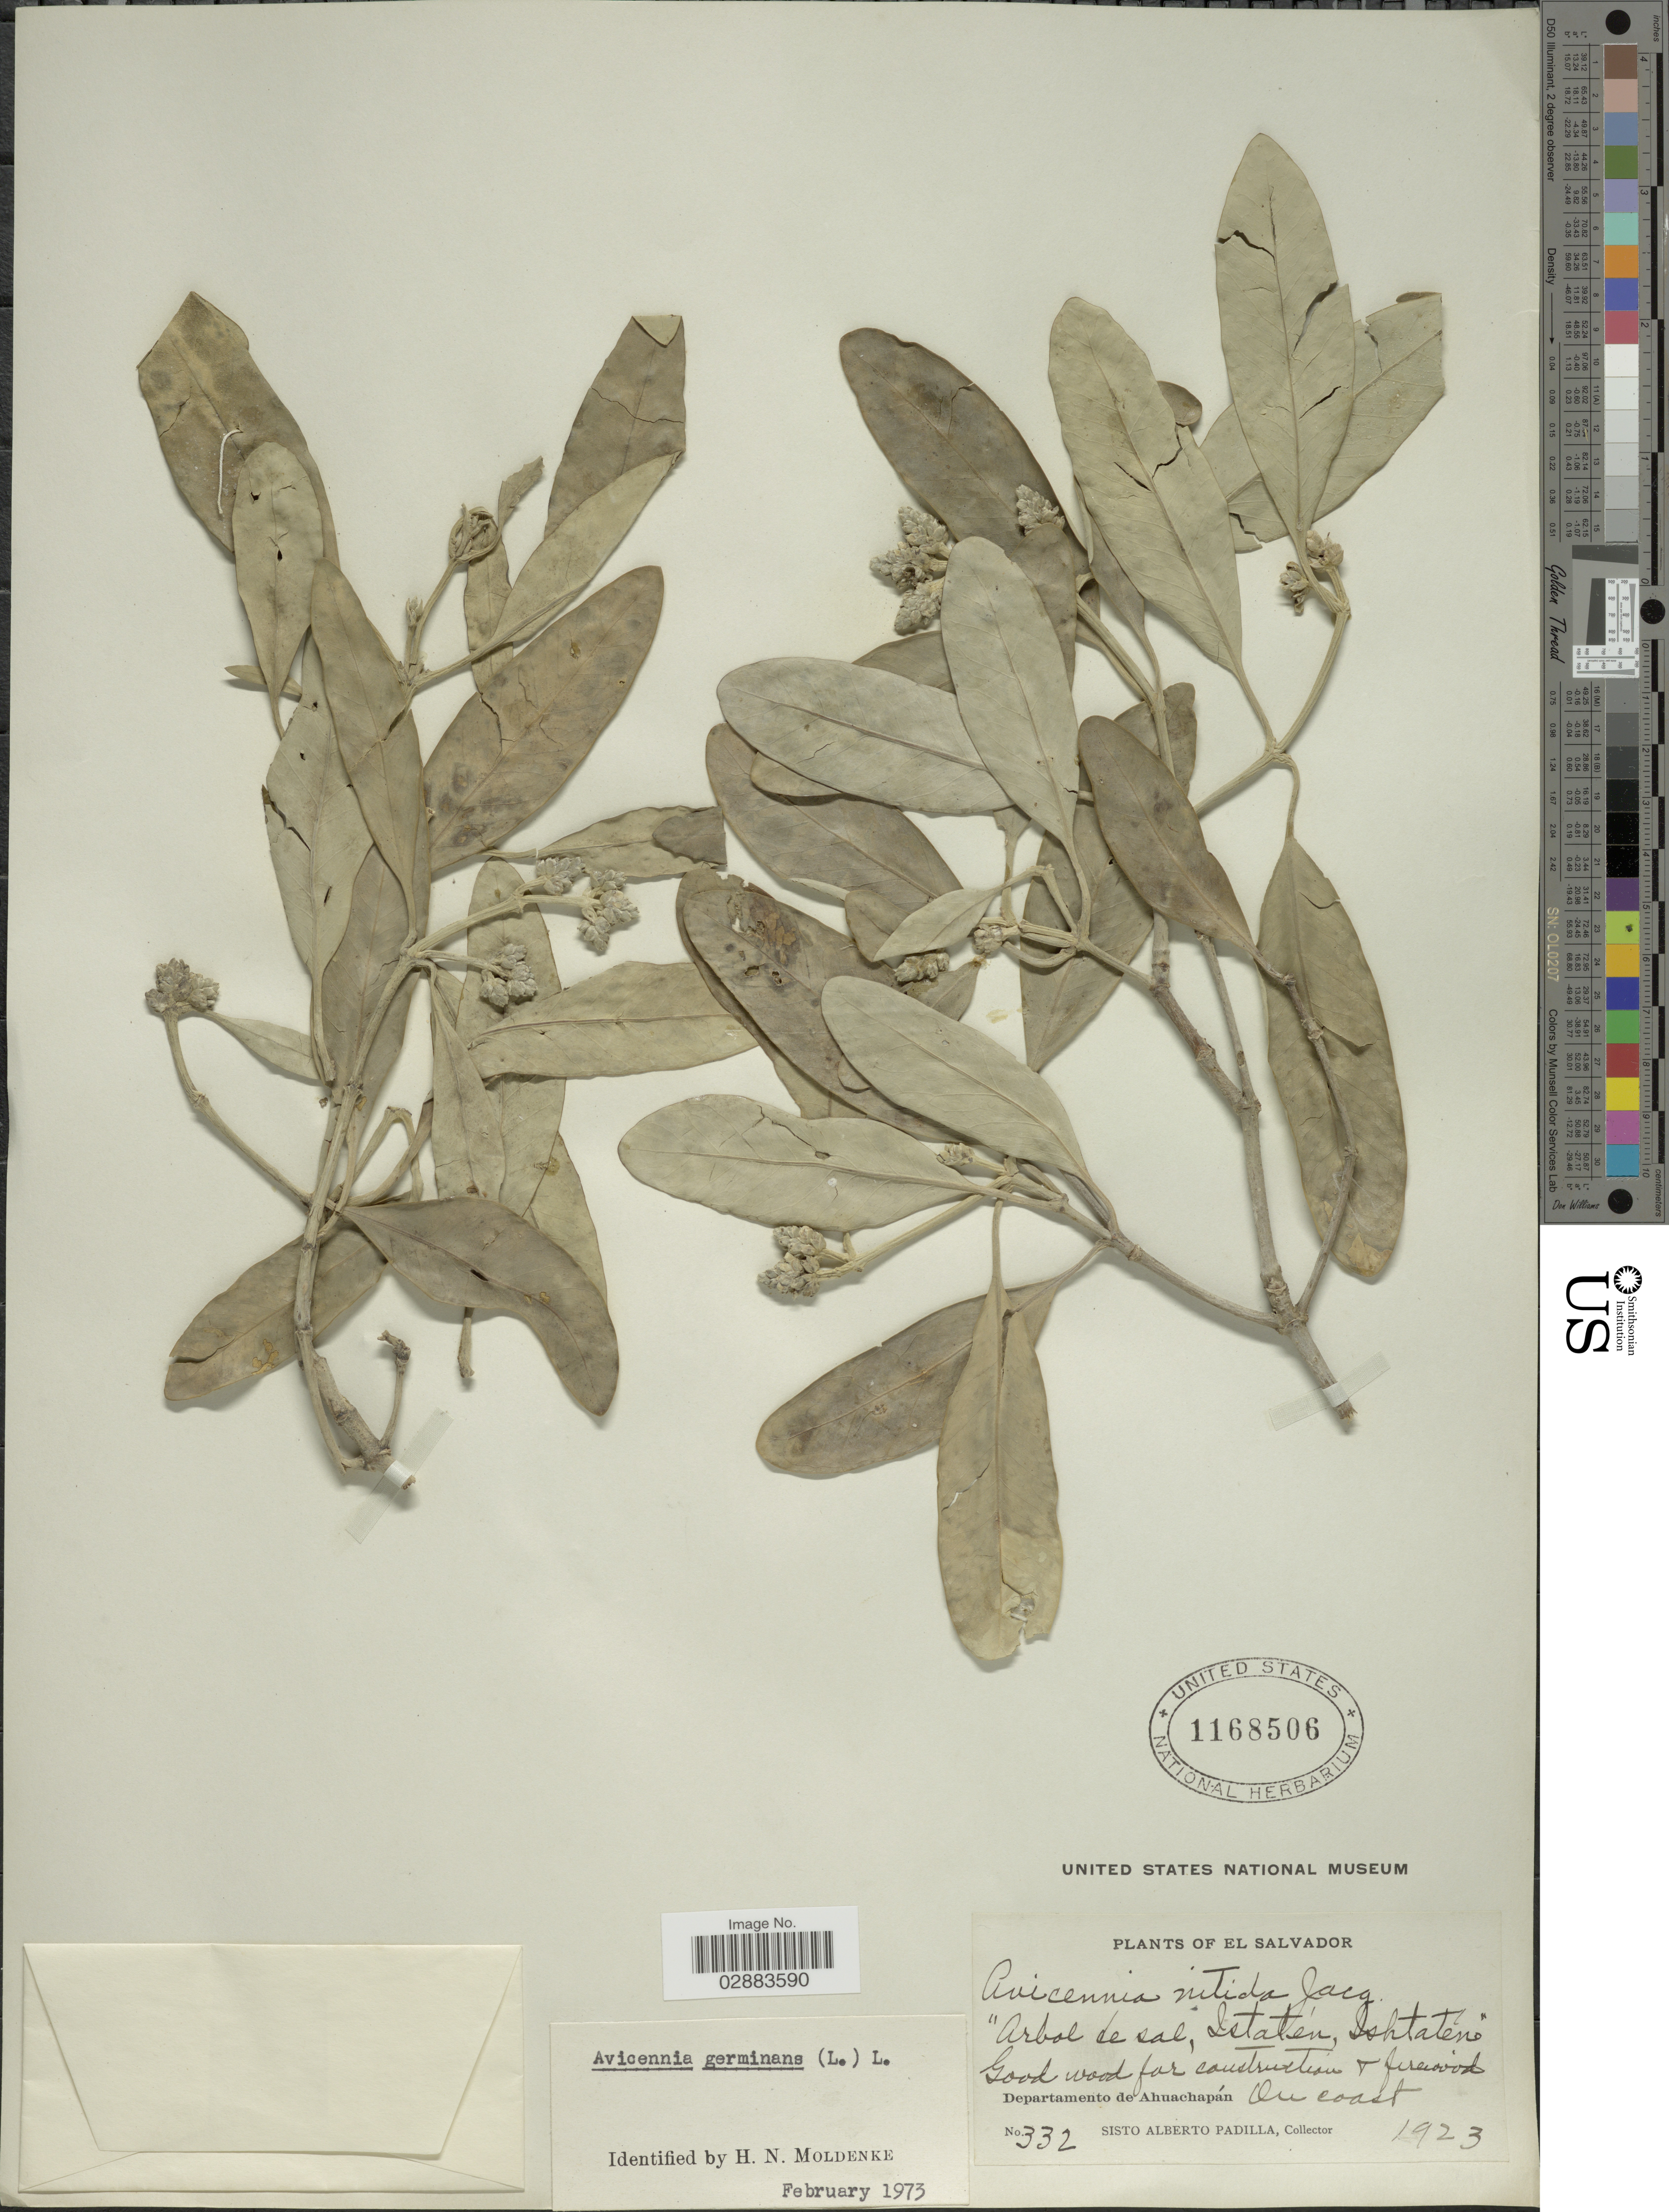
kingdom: Plantae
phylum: Tracheophyta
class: Magnoliopsida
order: Lamiales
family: Acanthaceae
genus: Avicennia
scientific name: Avicennia germinans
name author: (L.) L.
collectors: S. A. Padilla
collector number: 332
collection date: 1923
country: El Salvador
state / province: Ahuachapan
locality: Departamento de Ahuachapán. On Coast.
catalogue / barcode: US 1168506